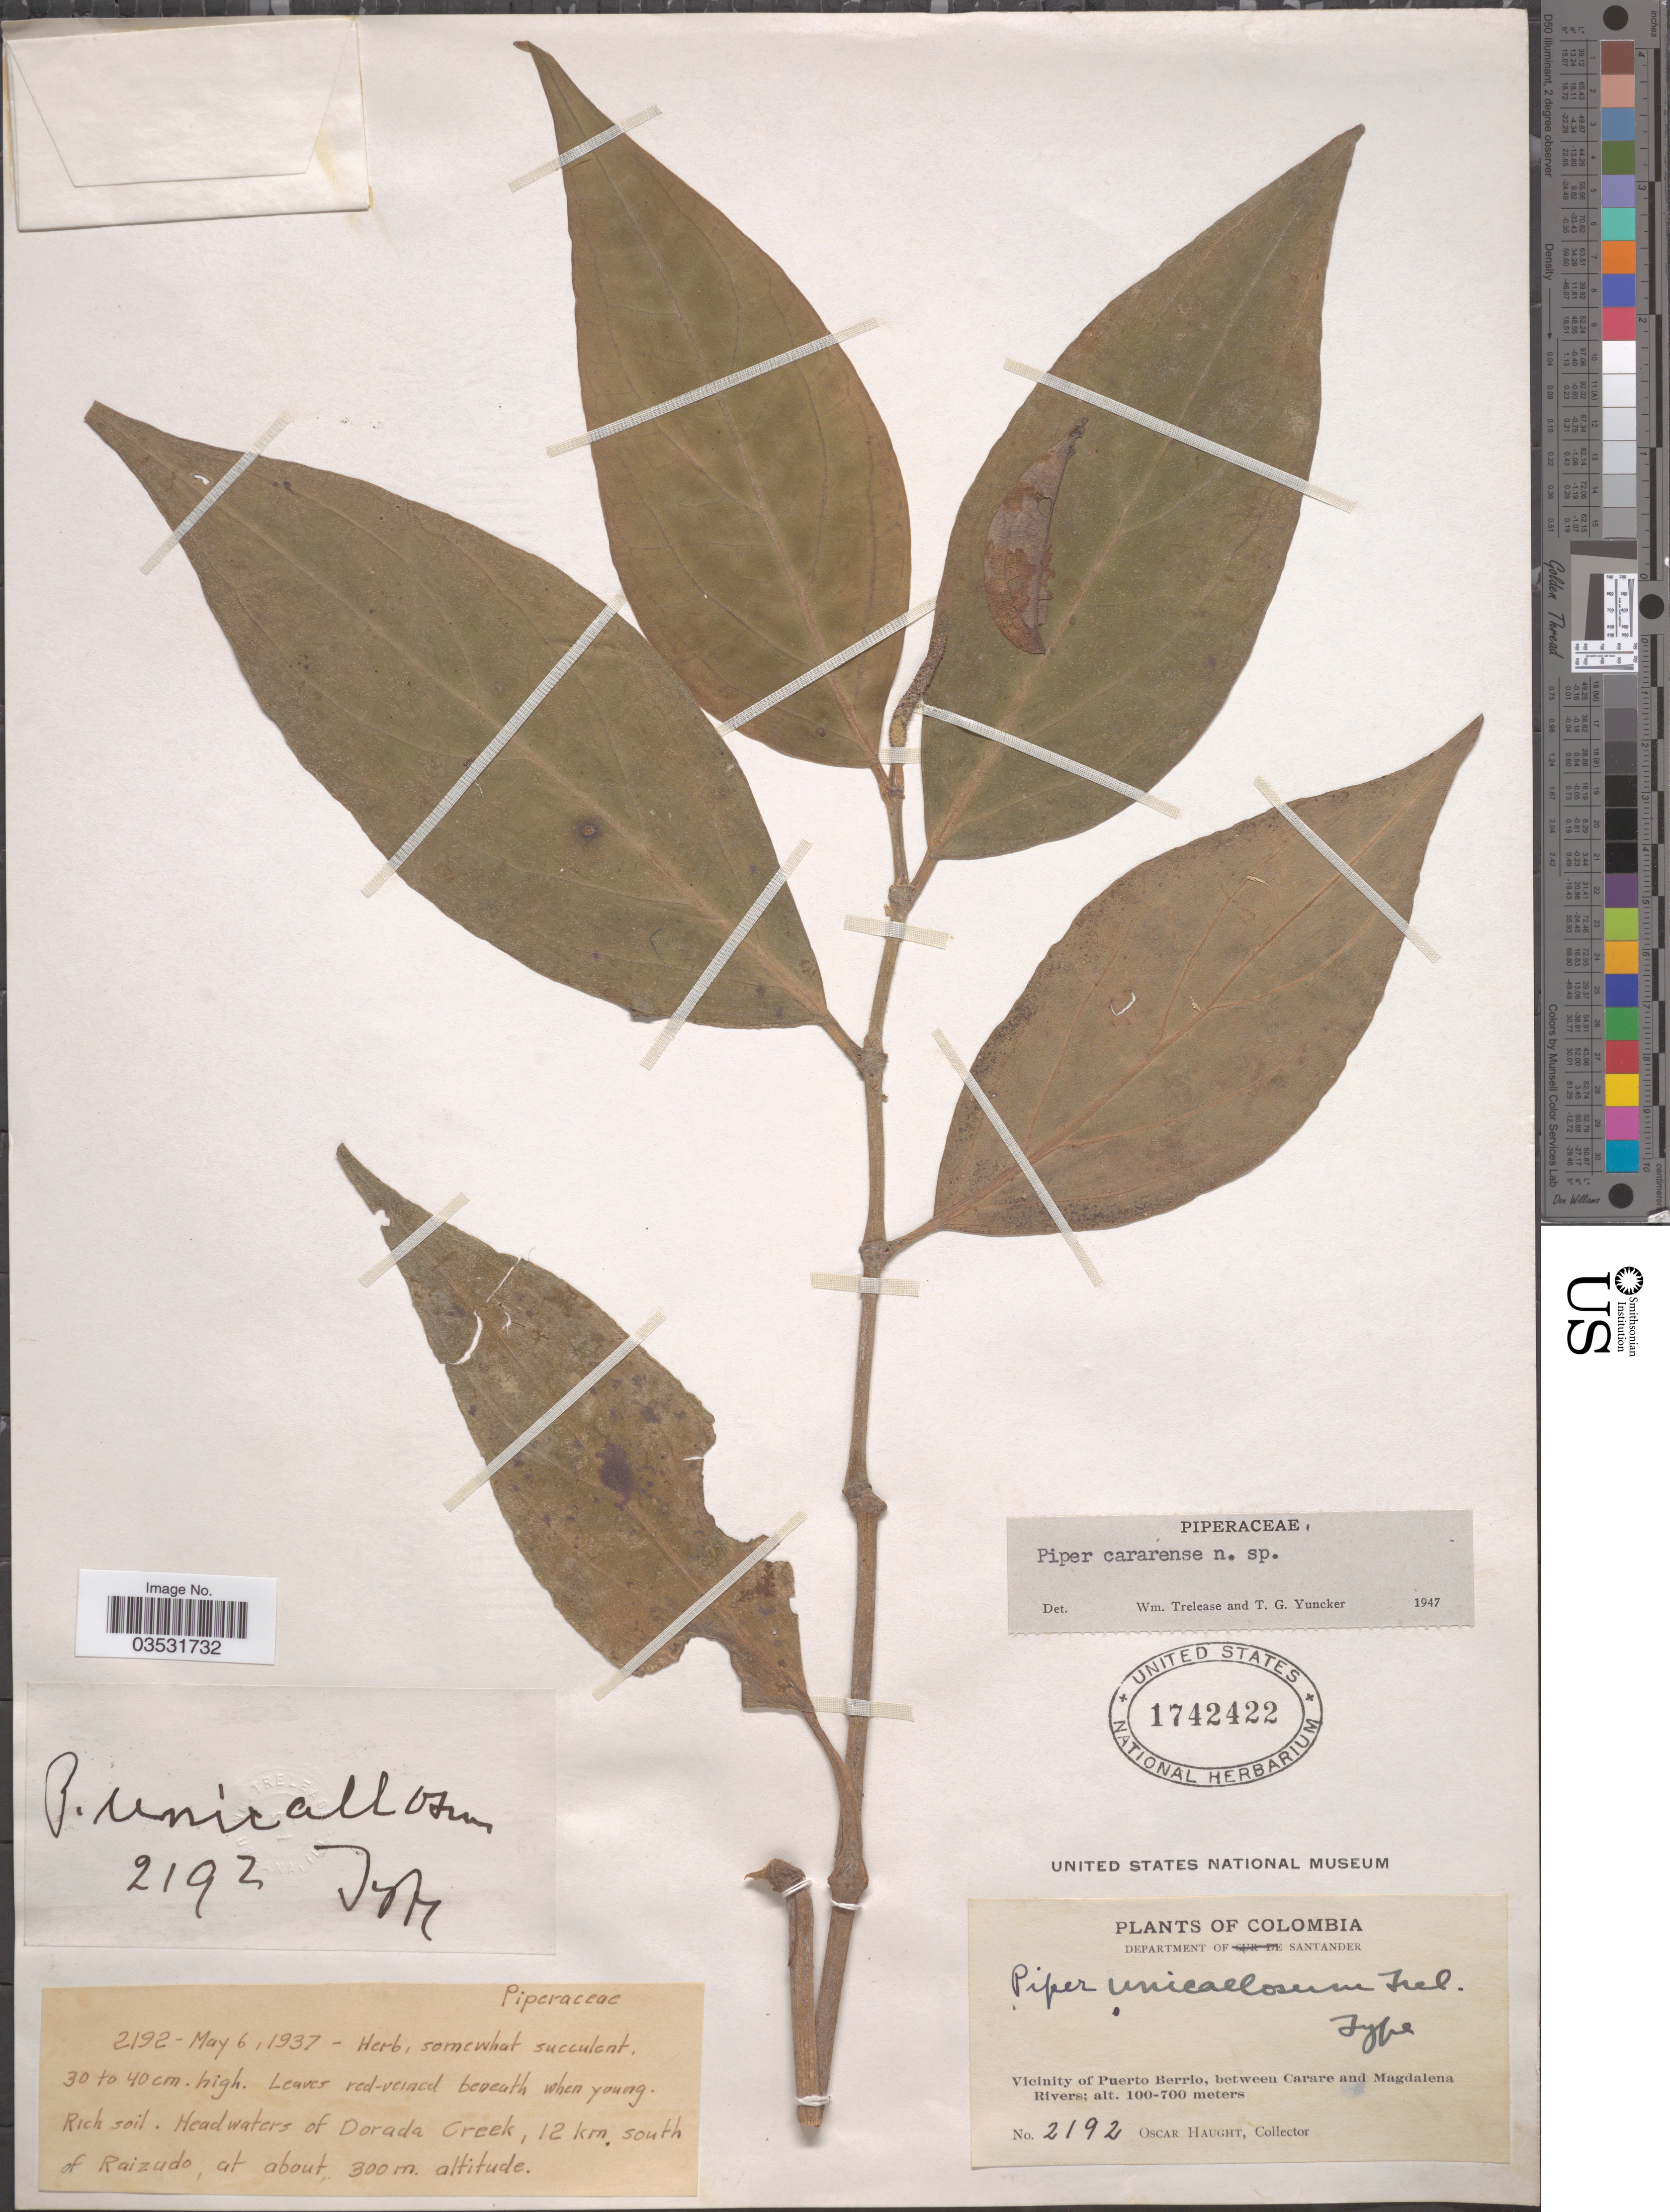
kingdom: Plantae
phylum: Tracheophyta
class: Magnoliopsida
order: Piperales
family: Piperaceae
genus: Piper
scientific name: Piper unillanum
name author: Trel. & Yunck.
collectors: O. Haught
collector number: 2192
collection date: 1937-05-06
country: Colombia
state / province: Santander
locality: Department of Santander. Vicinity of Puerto Berrio, between Carare and Magdalena Rivers. Headwaters of Dorada Creek, 12 km south of Raizudo.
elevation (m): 300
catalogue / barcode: US 1742422